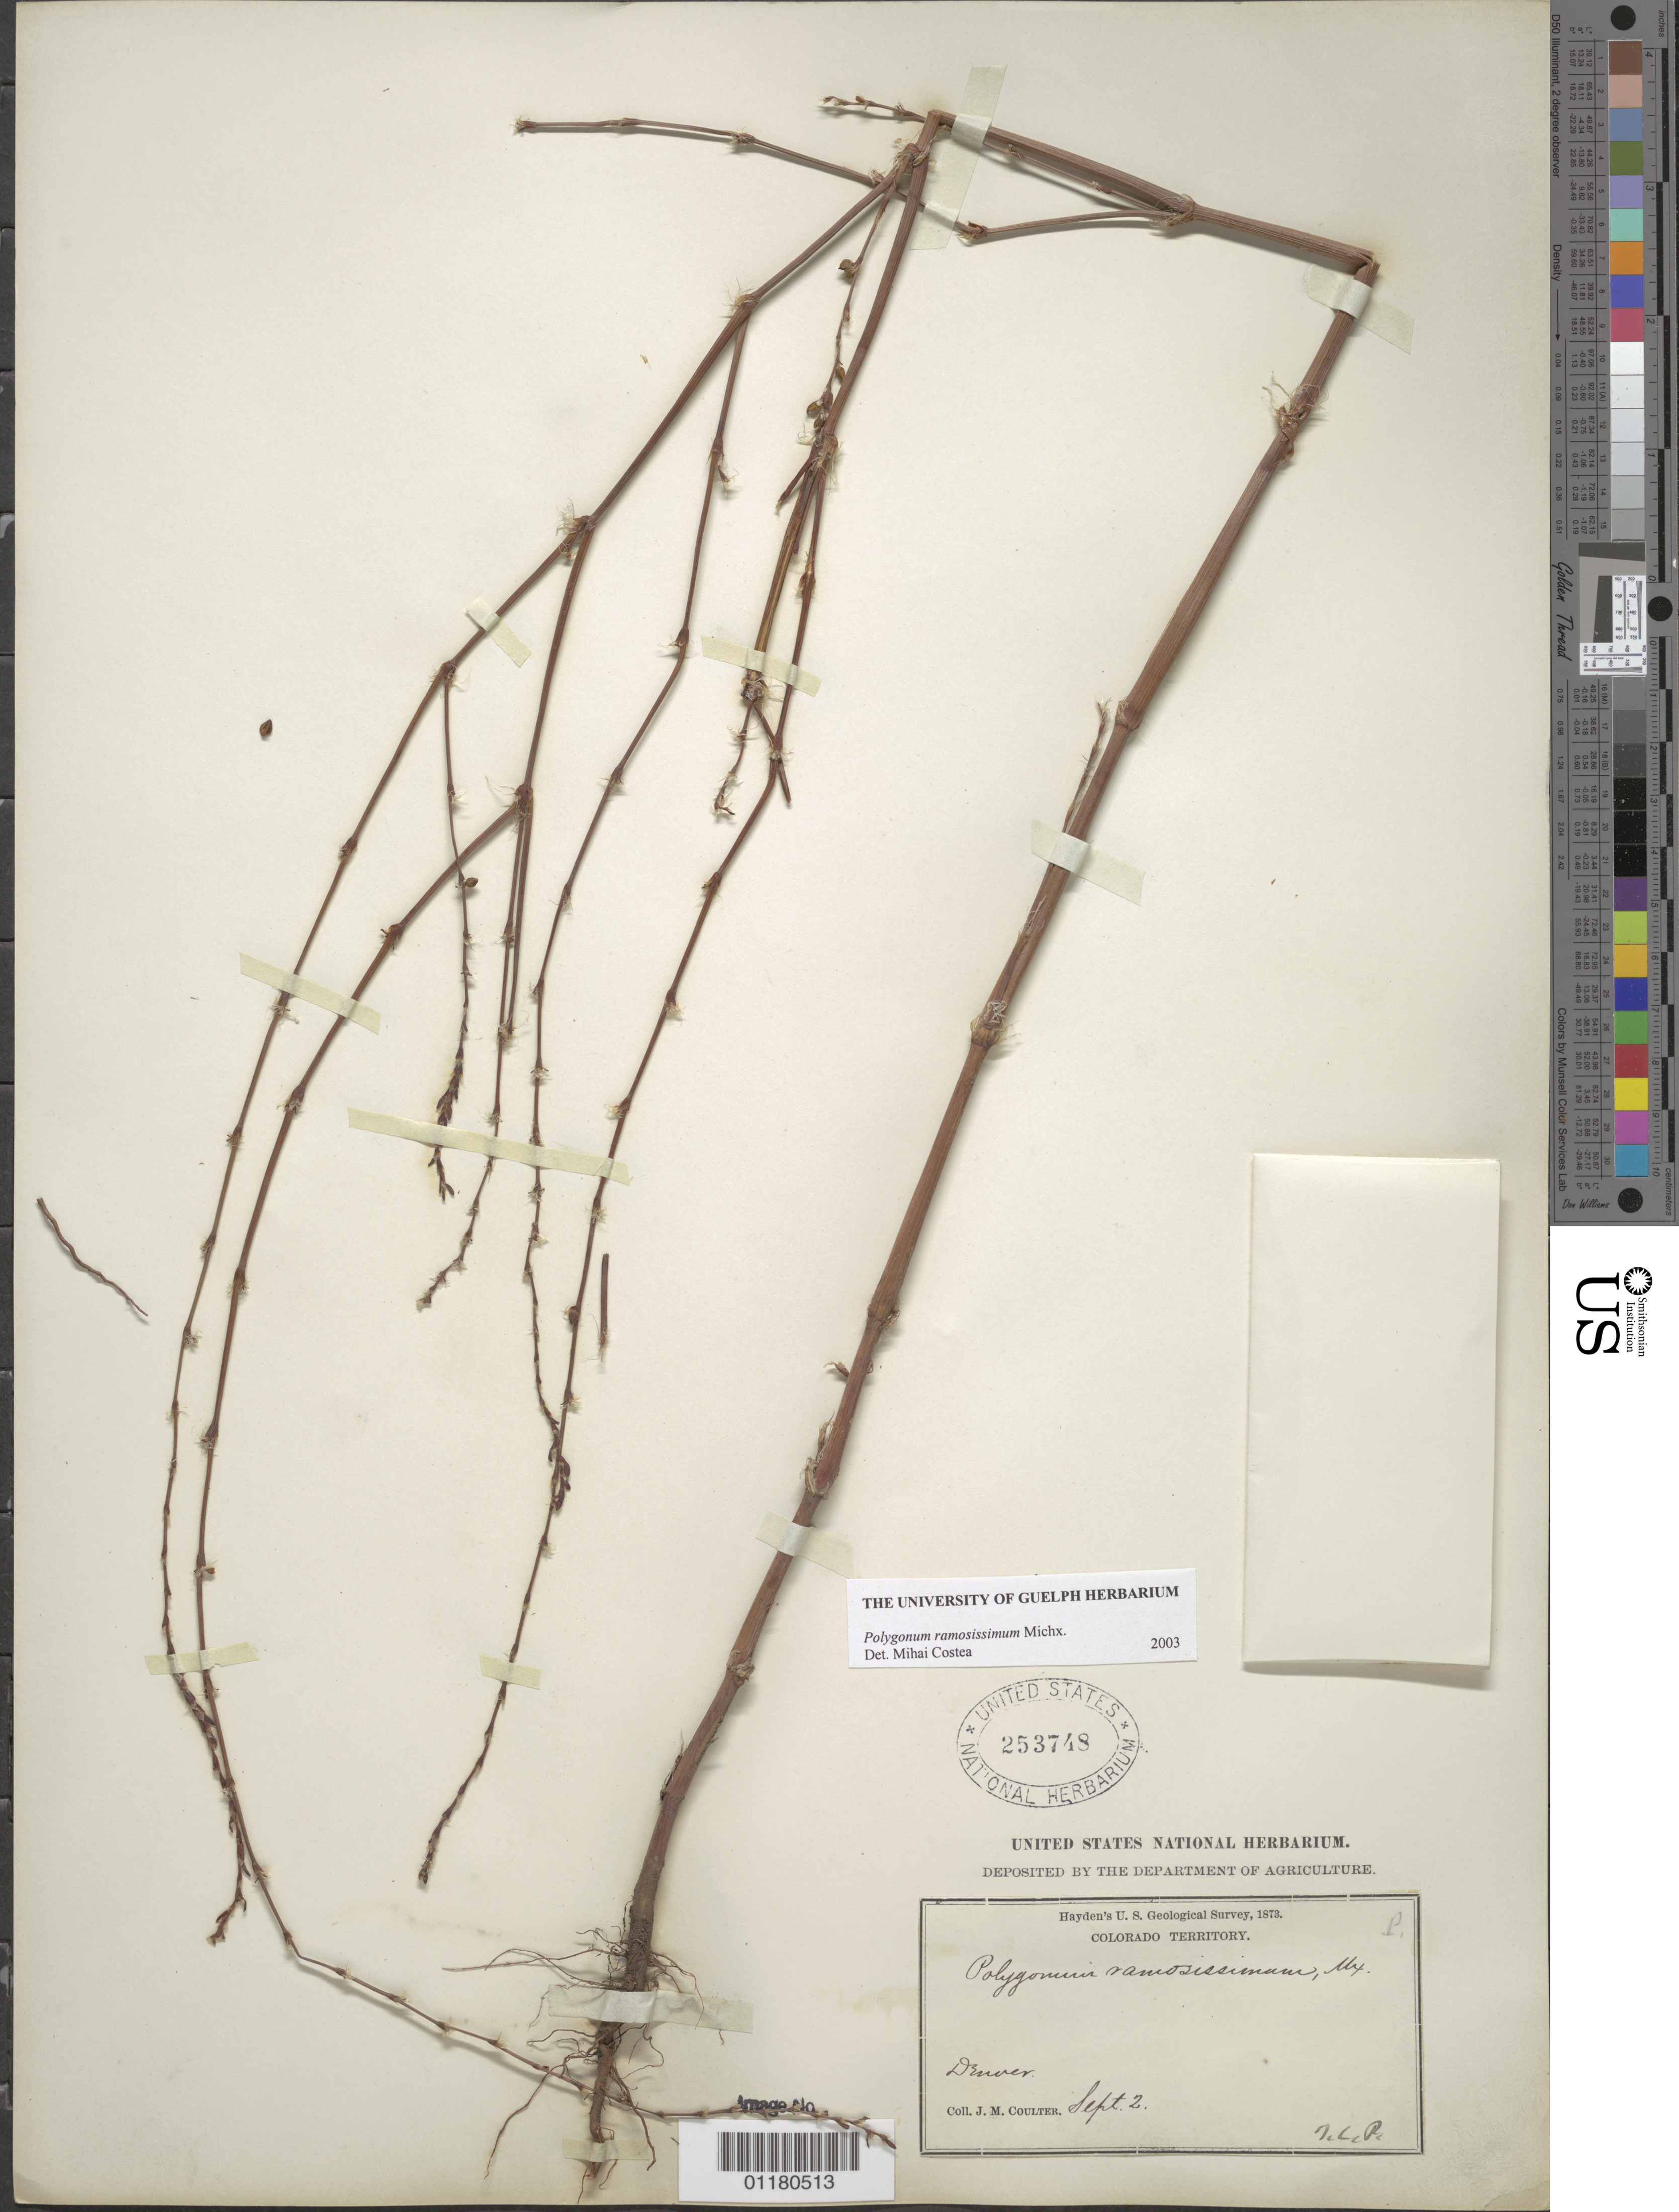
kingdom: Plantae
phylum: Tracheophyta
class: Magnoliopsida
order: Caryophyllales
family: Polygonaceae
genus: Polygonum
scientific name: Polygonum ramosissimum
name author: Michx.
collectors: J. M. Coulter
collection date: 1873-09-02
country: United States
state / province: Colorado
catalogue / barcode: US 253748